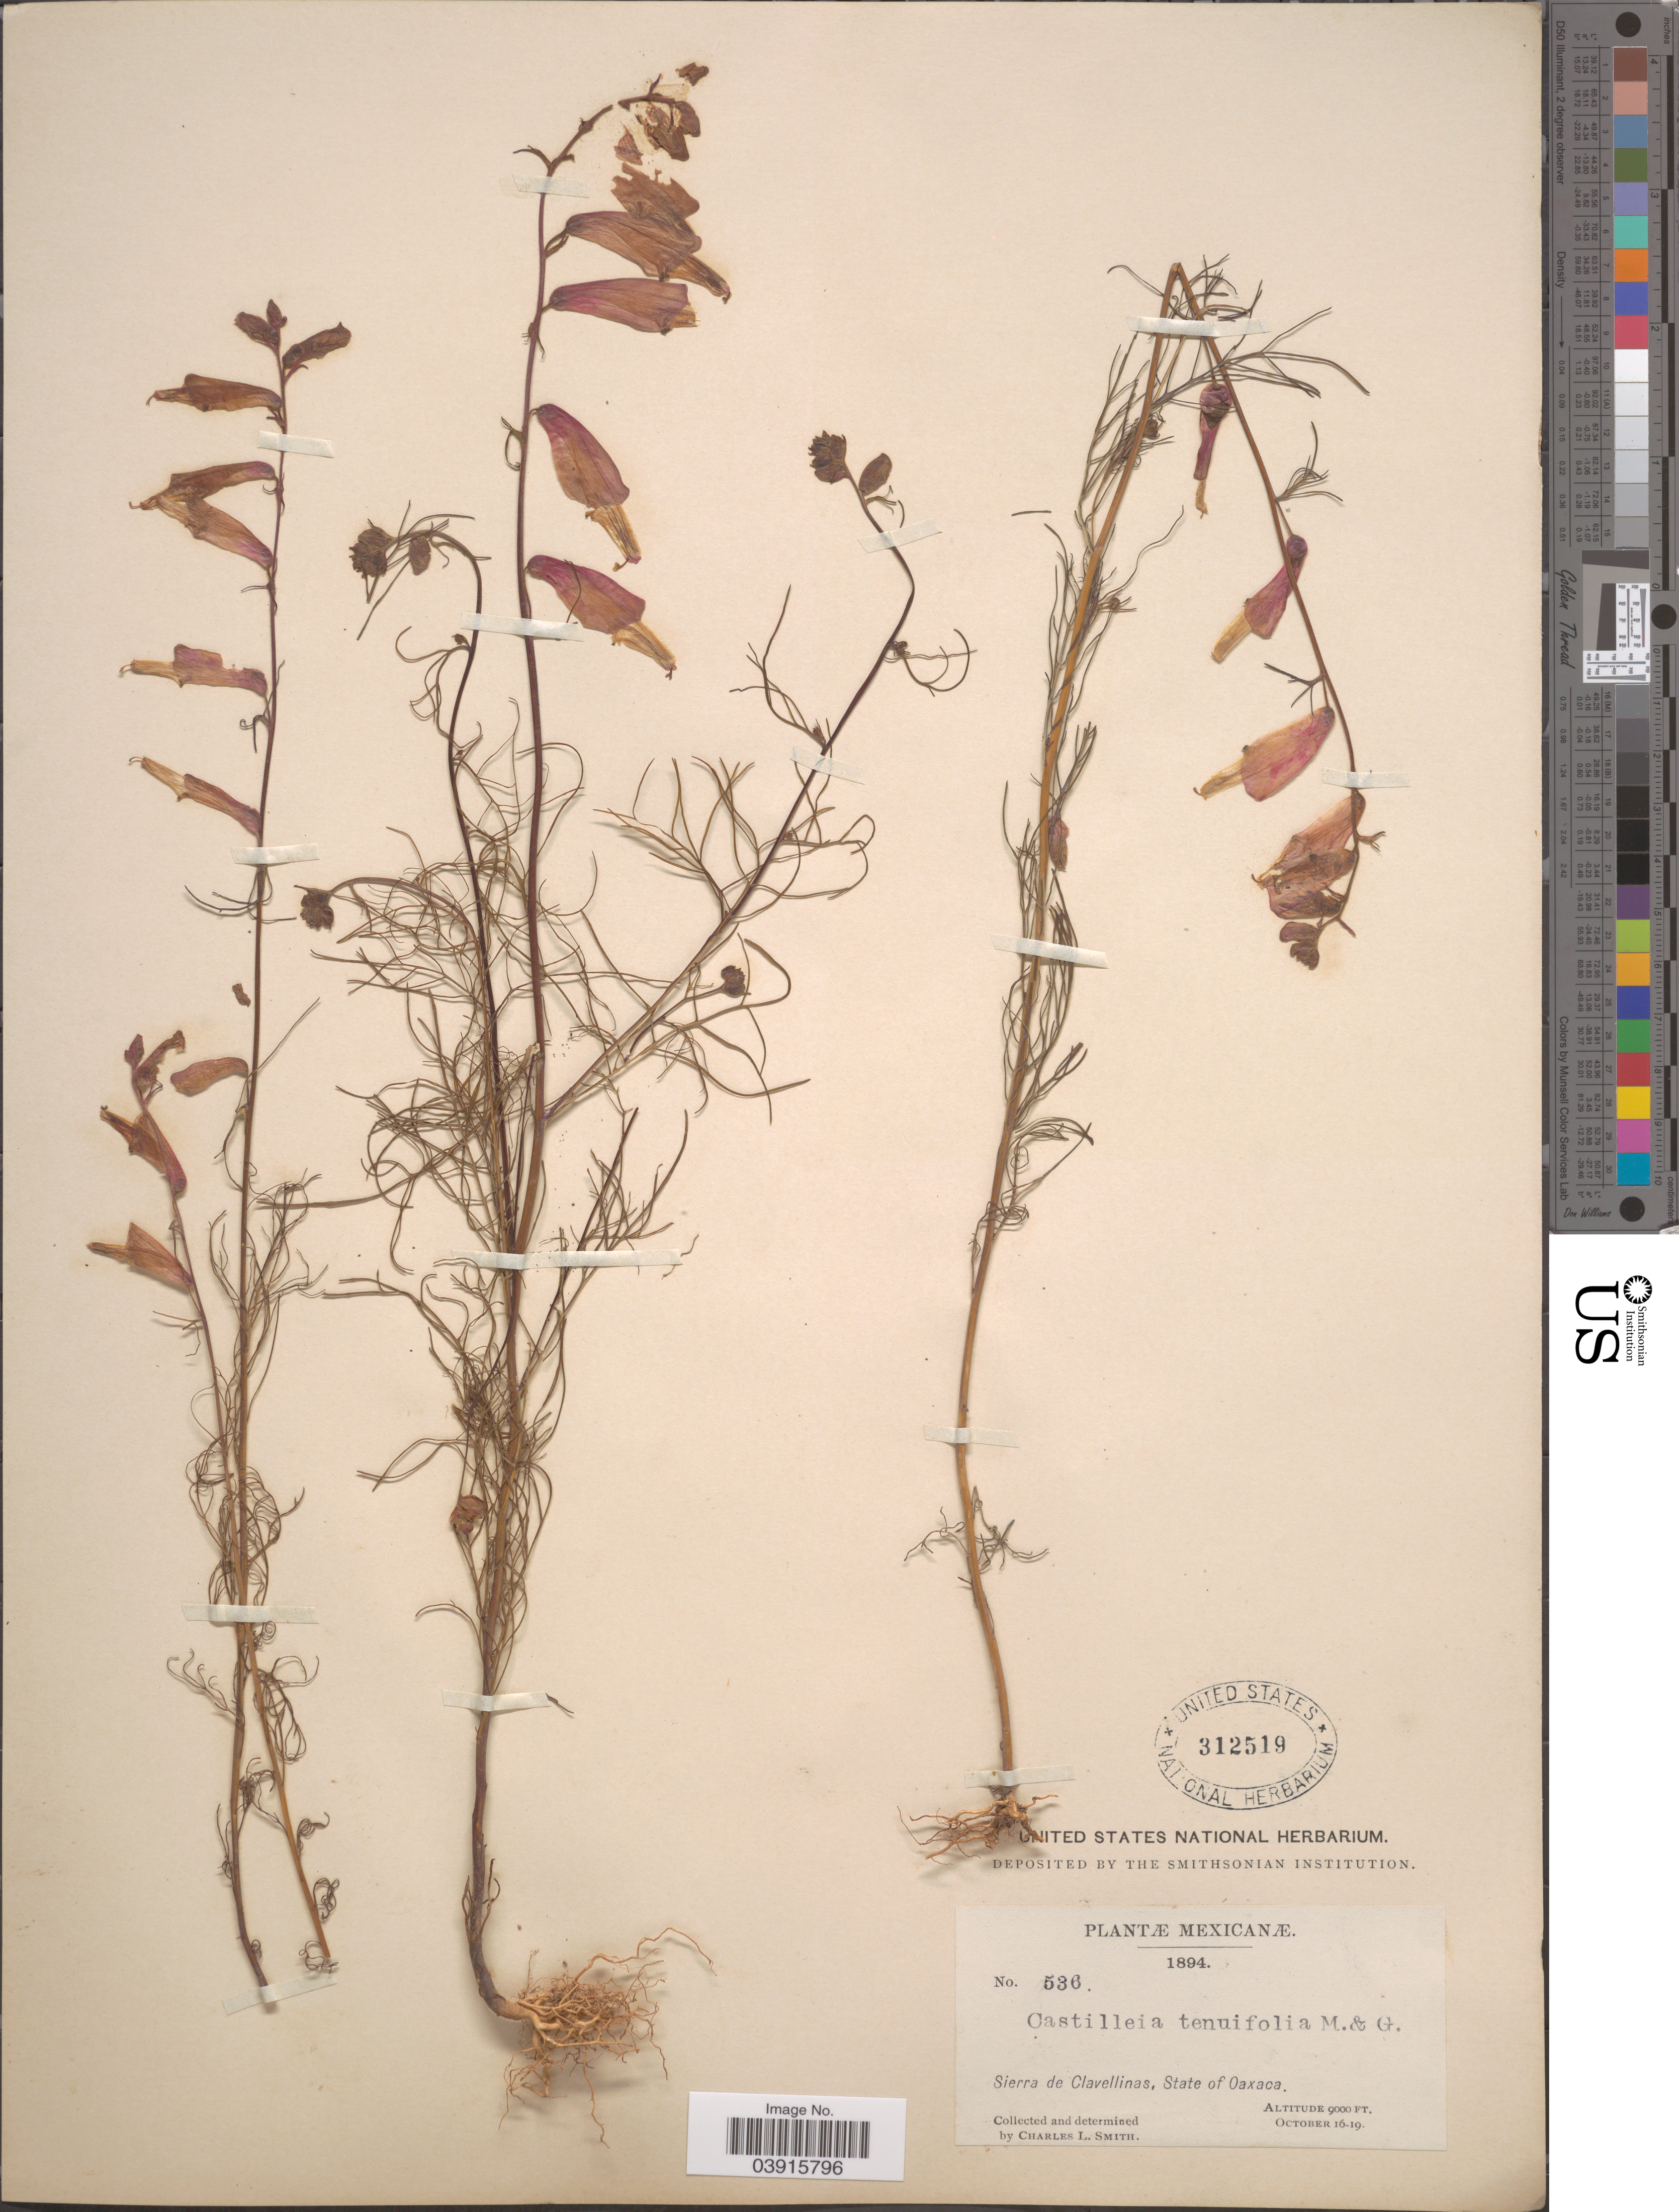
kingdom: Plantae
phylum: Tracheophyta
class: Magnoliopsida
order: Lamiales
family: Orobanchaceae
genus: Castilleja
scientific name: Castilleja tenuiflora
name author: Benth.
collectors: C. L. Smith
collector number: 536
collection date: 1894-10-16/1894-10-19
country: Mexico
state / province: Oaxaca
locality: Sierra de Clavellinas.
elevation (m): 2743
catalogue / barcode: US 312519